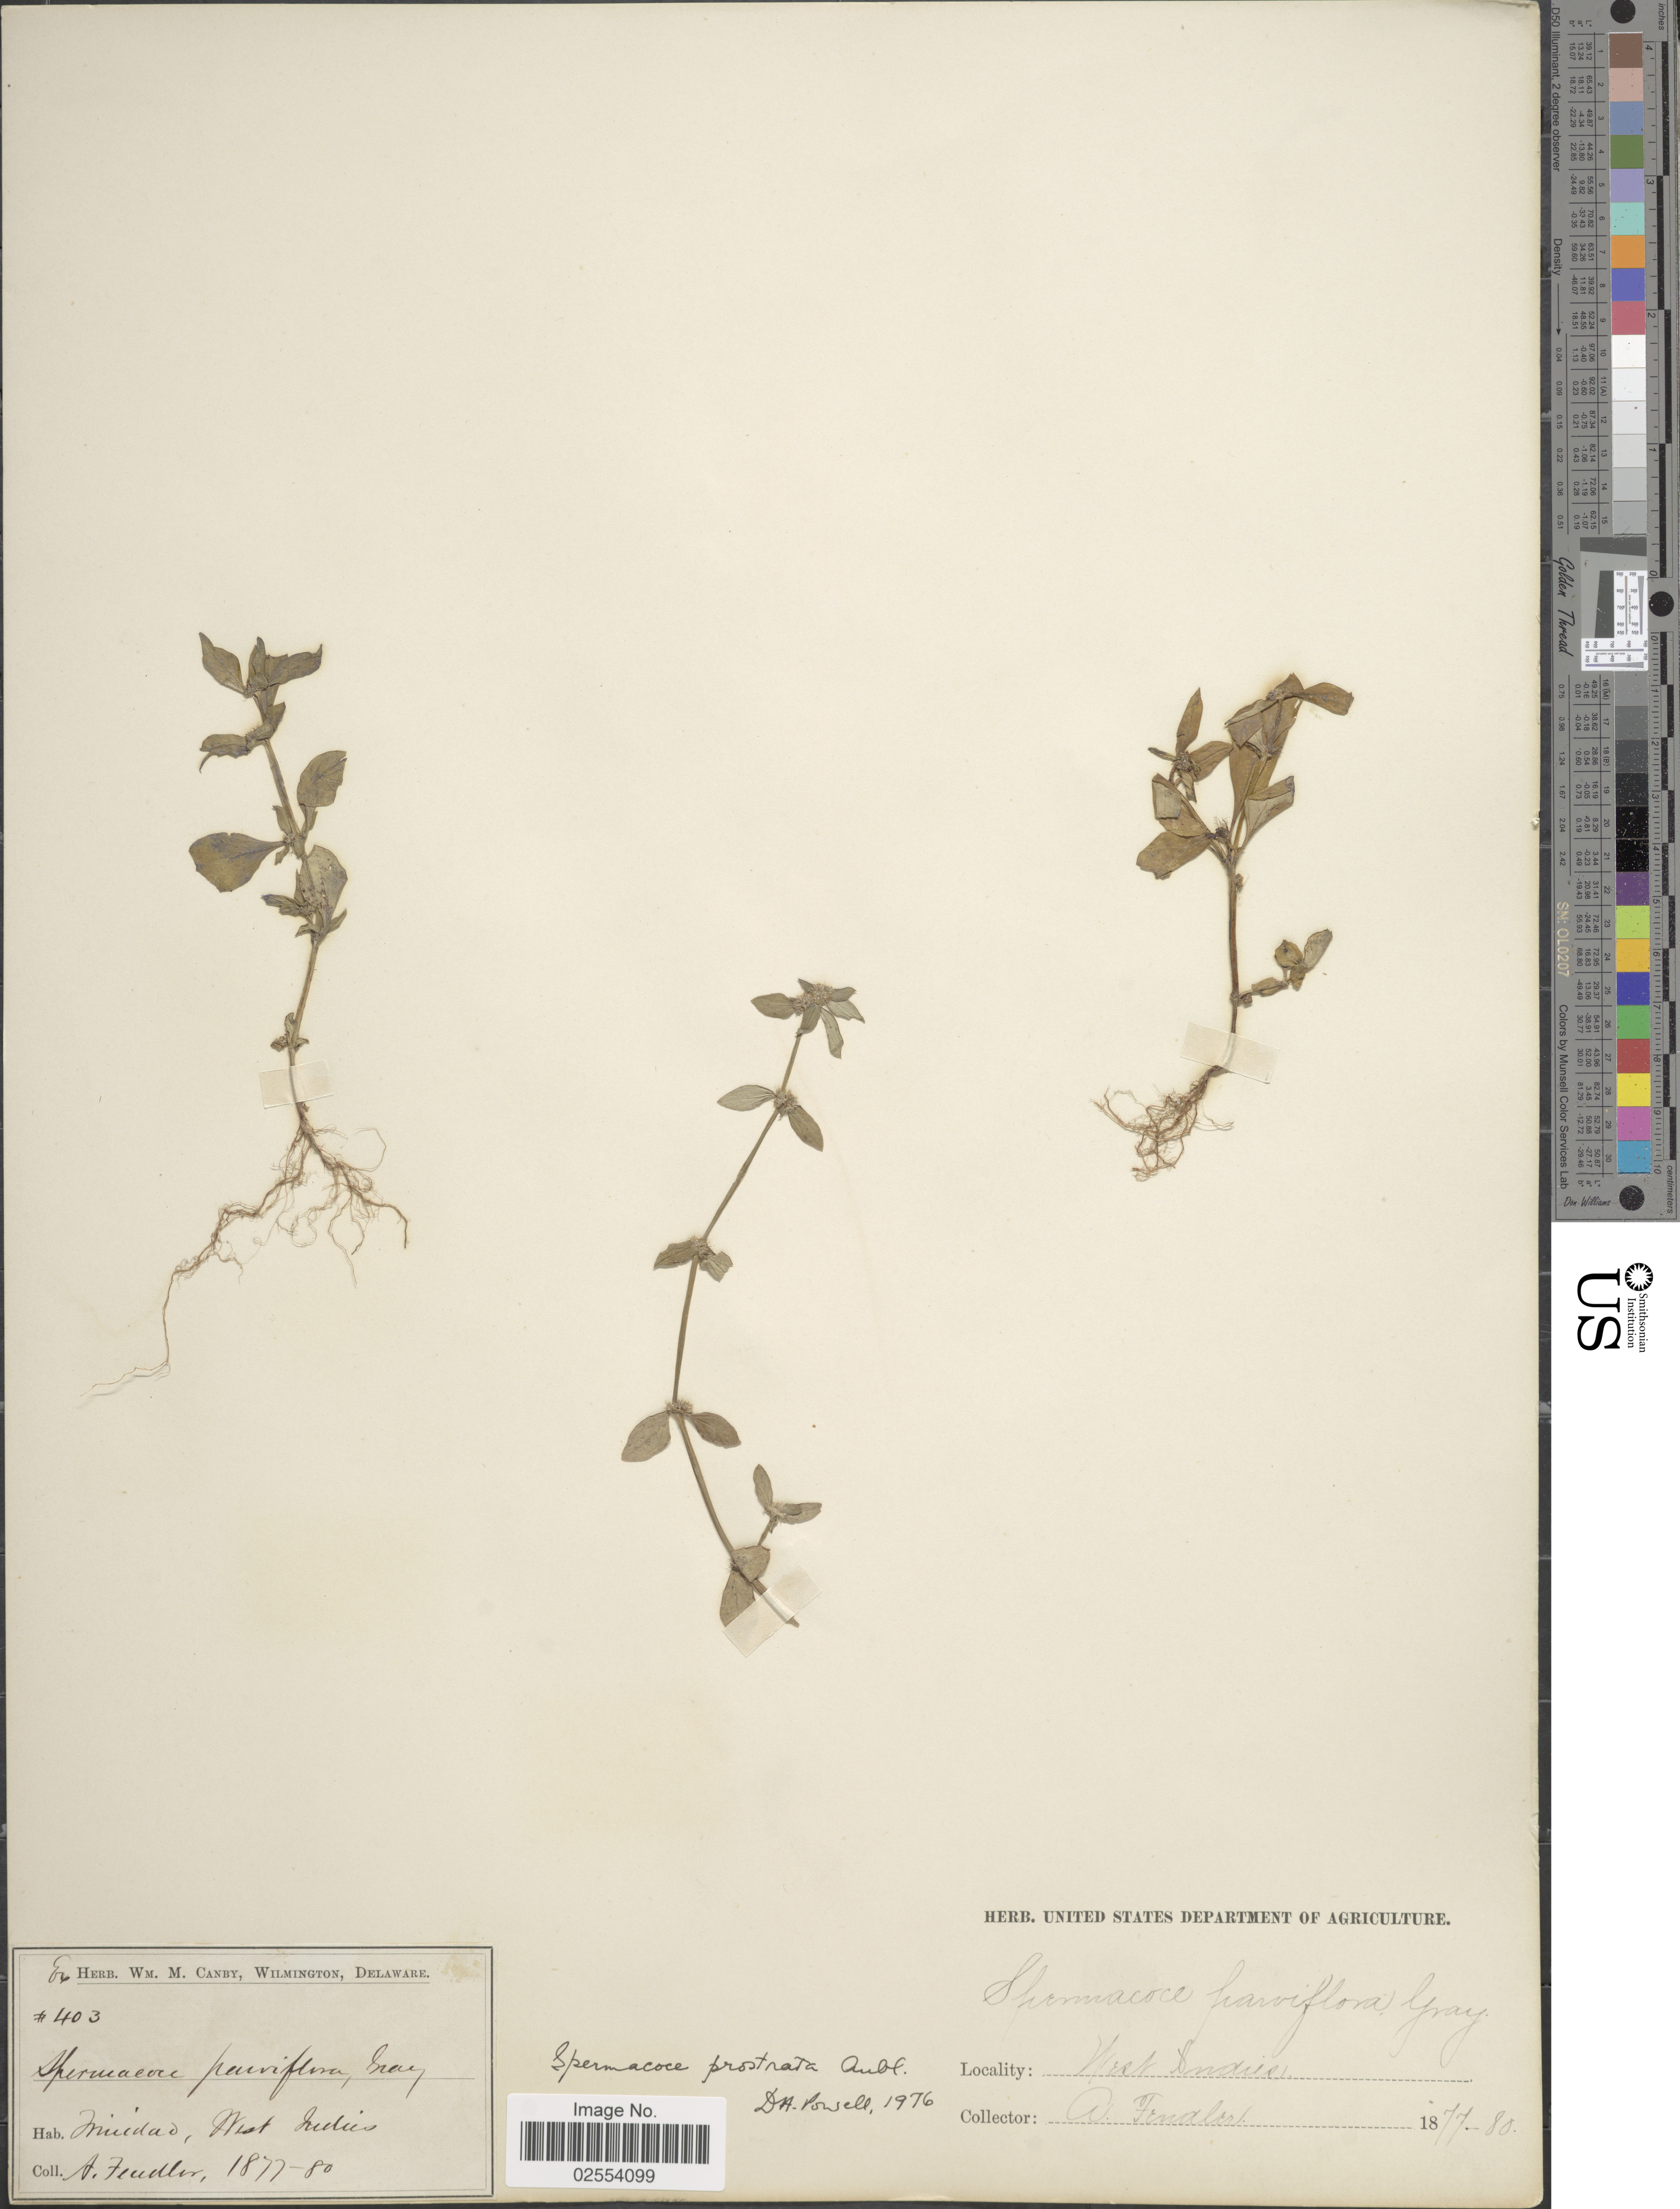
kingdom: Plantae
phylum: Tracheophyta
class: Magnoliopsida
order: Gentianales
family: Rubiaceae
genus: Spermacoce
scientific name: Spermacoce prostrata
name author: Aubl.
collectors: A. Fendler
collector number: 403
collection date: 1877/1880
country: Trinidad and Tobago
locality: Trinidad